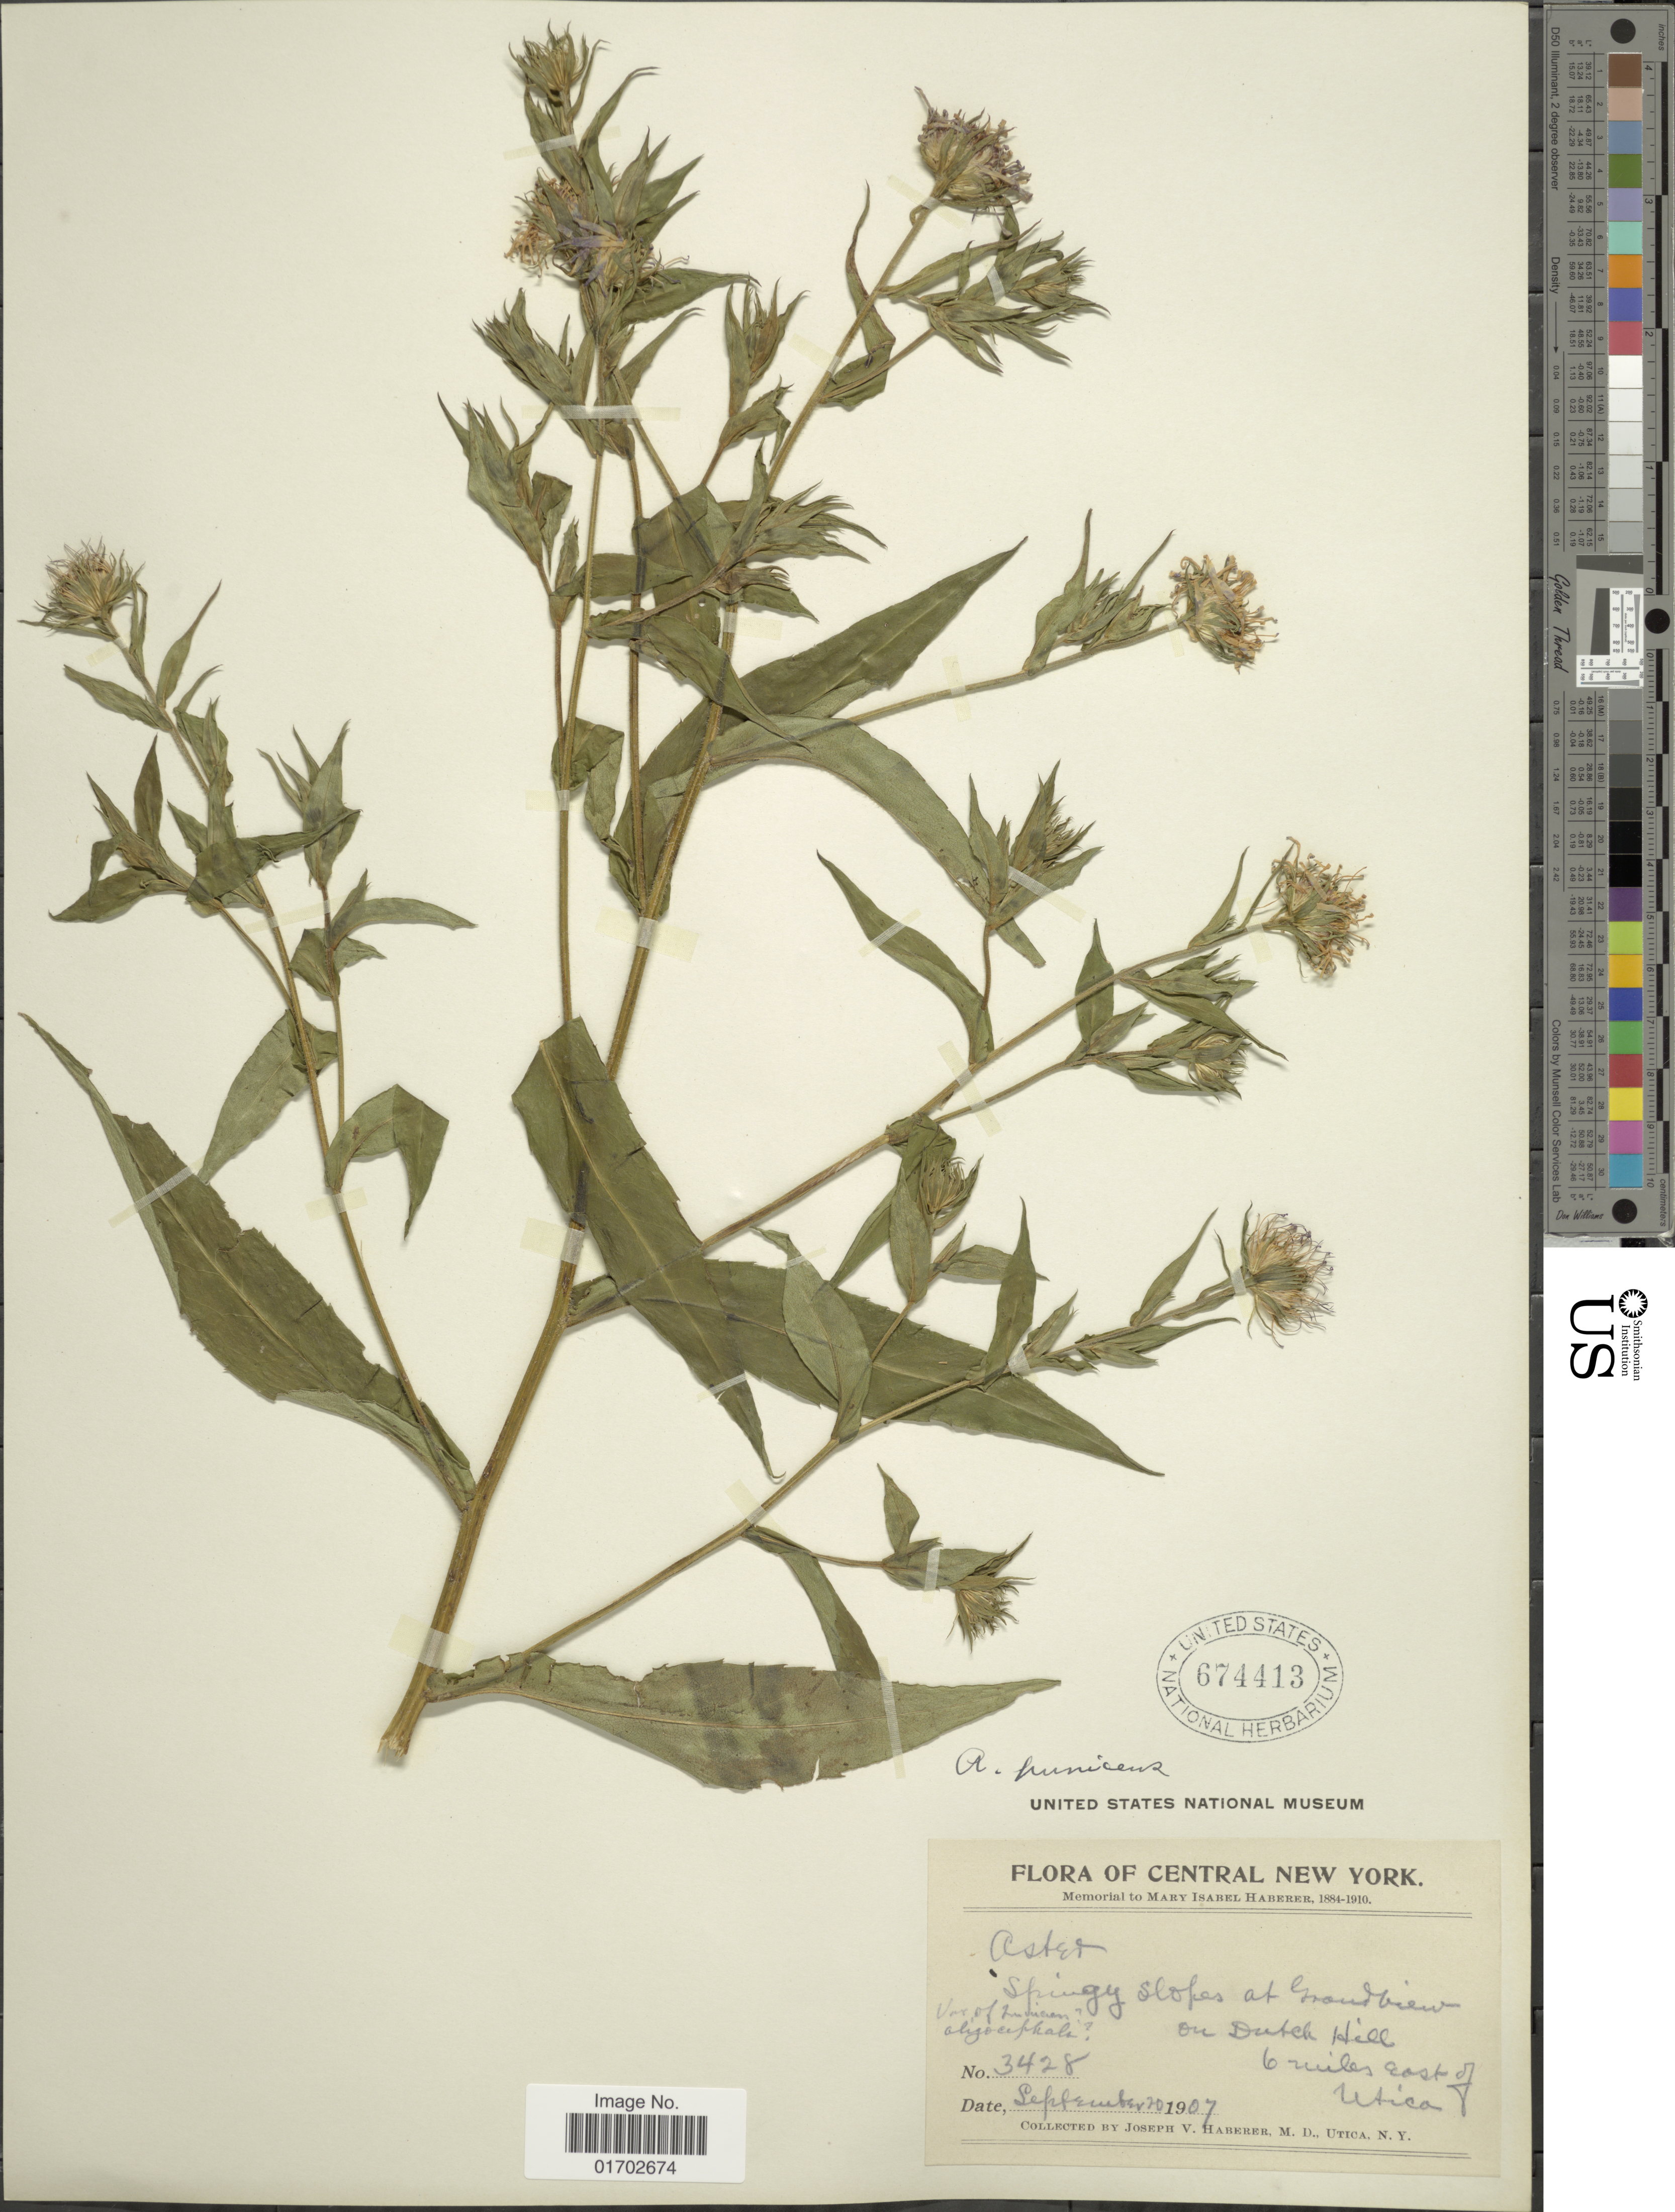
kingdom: Plantae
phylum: Tracheophyta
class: Magnoliopsida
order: Asterales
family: Asteraceae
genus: Symphyotrichum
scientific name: Symphyotrichum puniceum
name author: (L.) Á. Löve & D. Löve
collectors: J. V. Haberer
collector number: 3428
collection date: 1907-09-20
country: United States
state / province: New York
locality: Central New York, Springly slopes at Grand View, Dutch Hill, 6 miles East of Utica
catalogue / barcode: US 674413